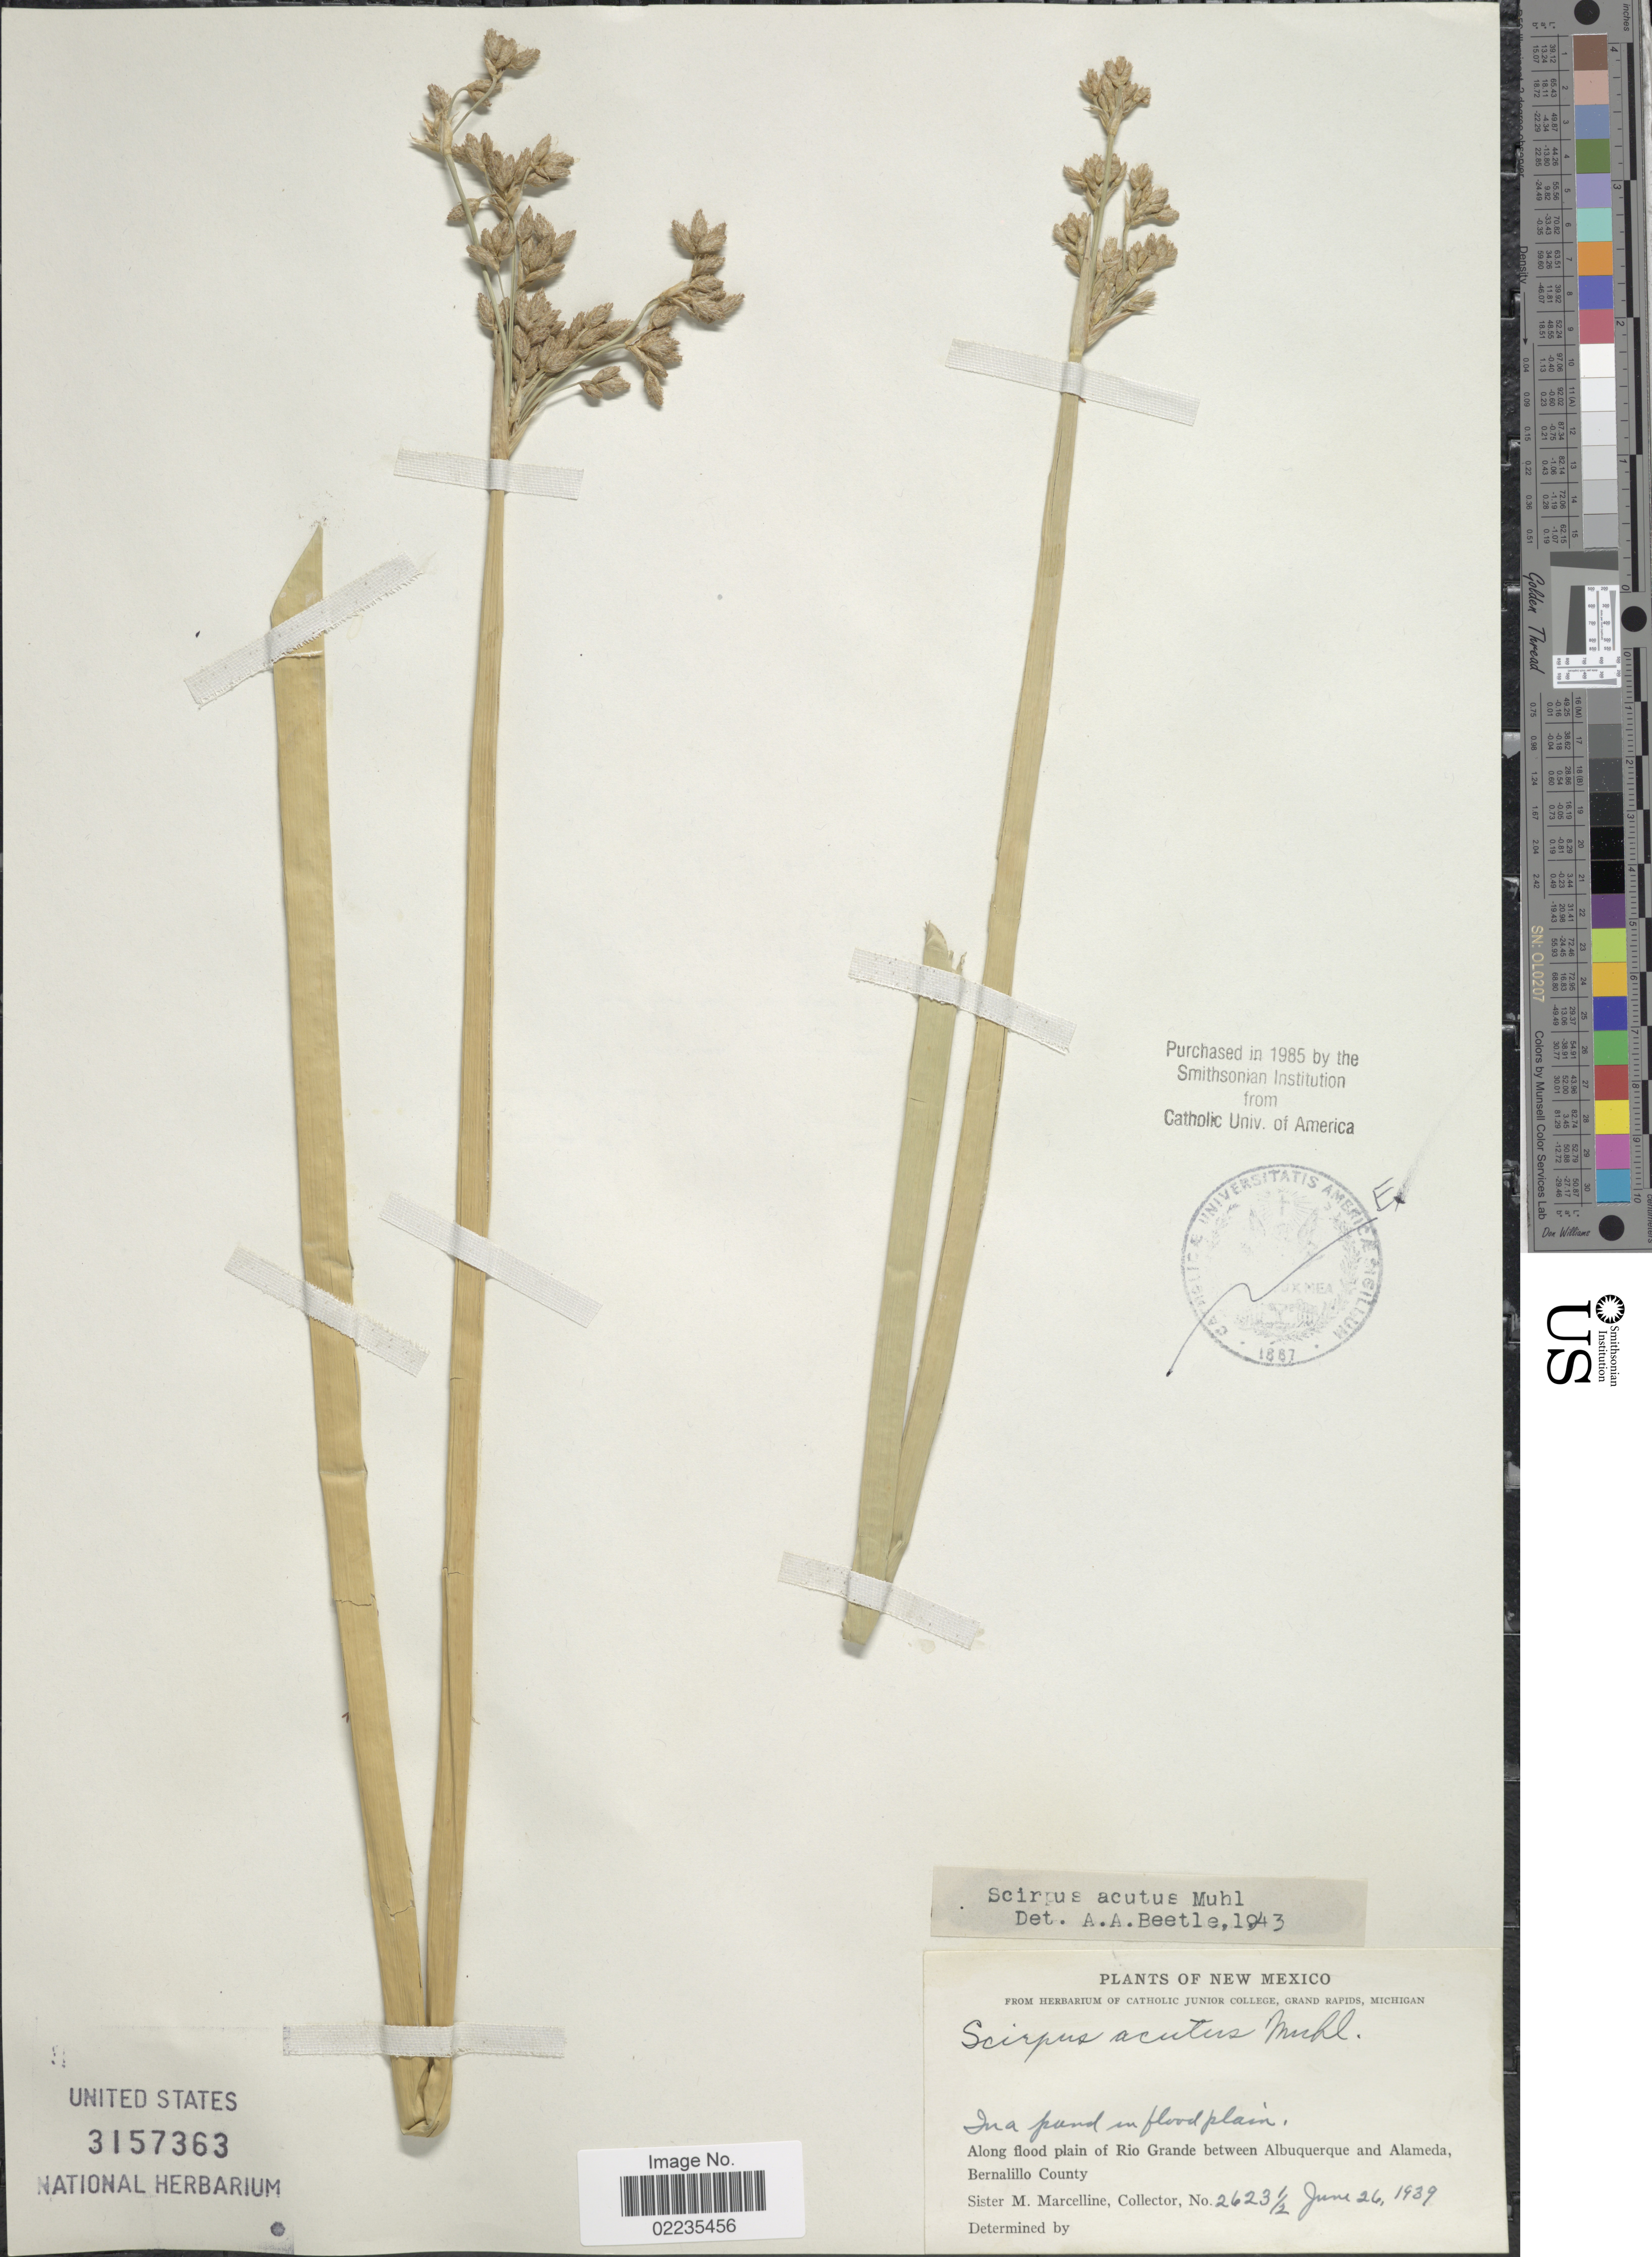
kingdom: Plantae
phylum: Tracheophyta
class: Liliopsida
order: Poales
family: Cyperaceae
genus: Schoenoplectus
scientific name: Schoenoplectus acutus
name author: (Muhl. ex Bigelow) Á. Löve & D. Löve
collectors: S. Marcelline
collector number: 2623½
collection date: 1939-06-26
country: United States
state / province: New Mexico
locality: Along flood plain of Rio Grande between Albuquerque and Alameda, Bernalillo County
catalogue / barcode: US 3157363